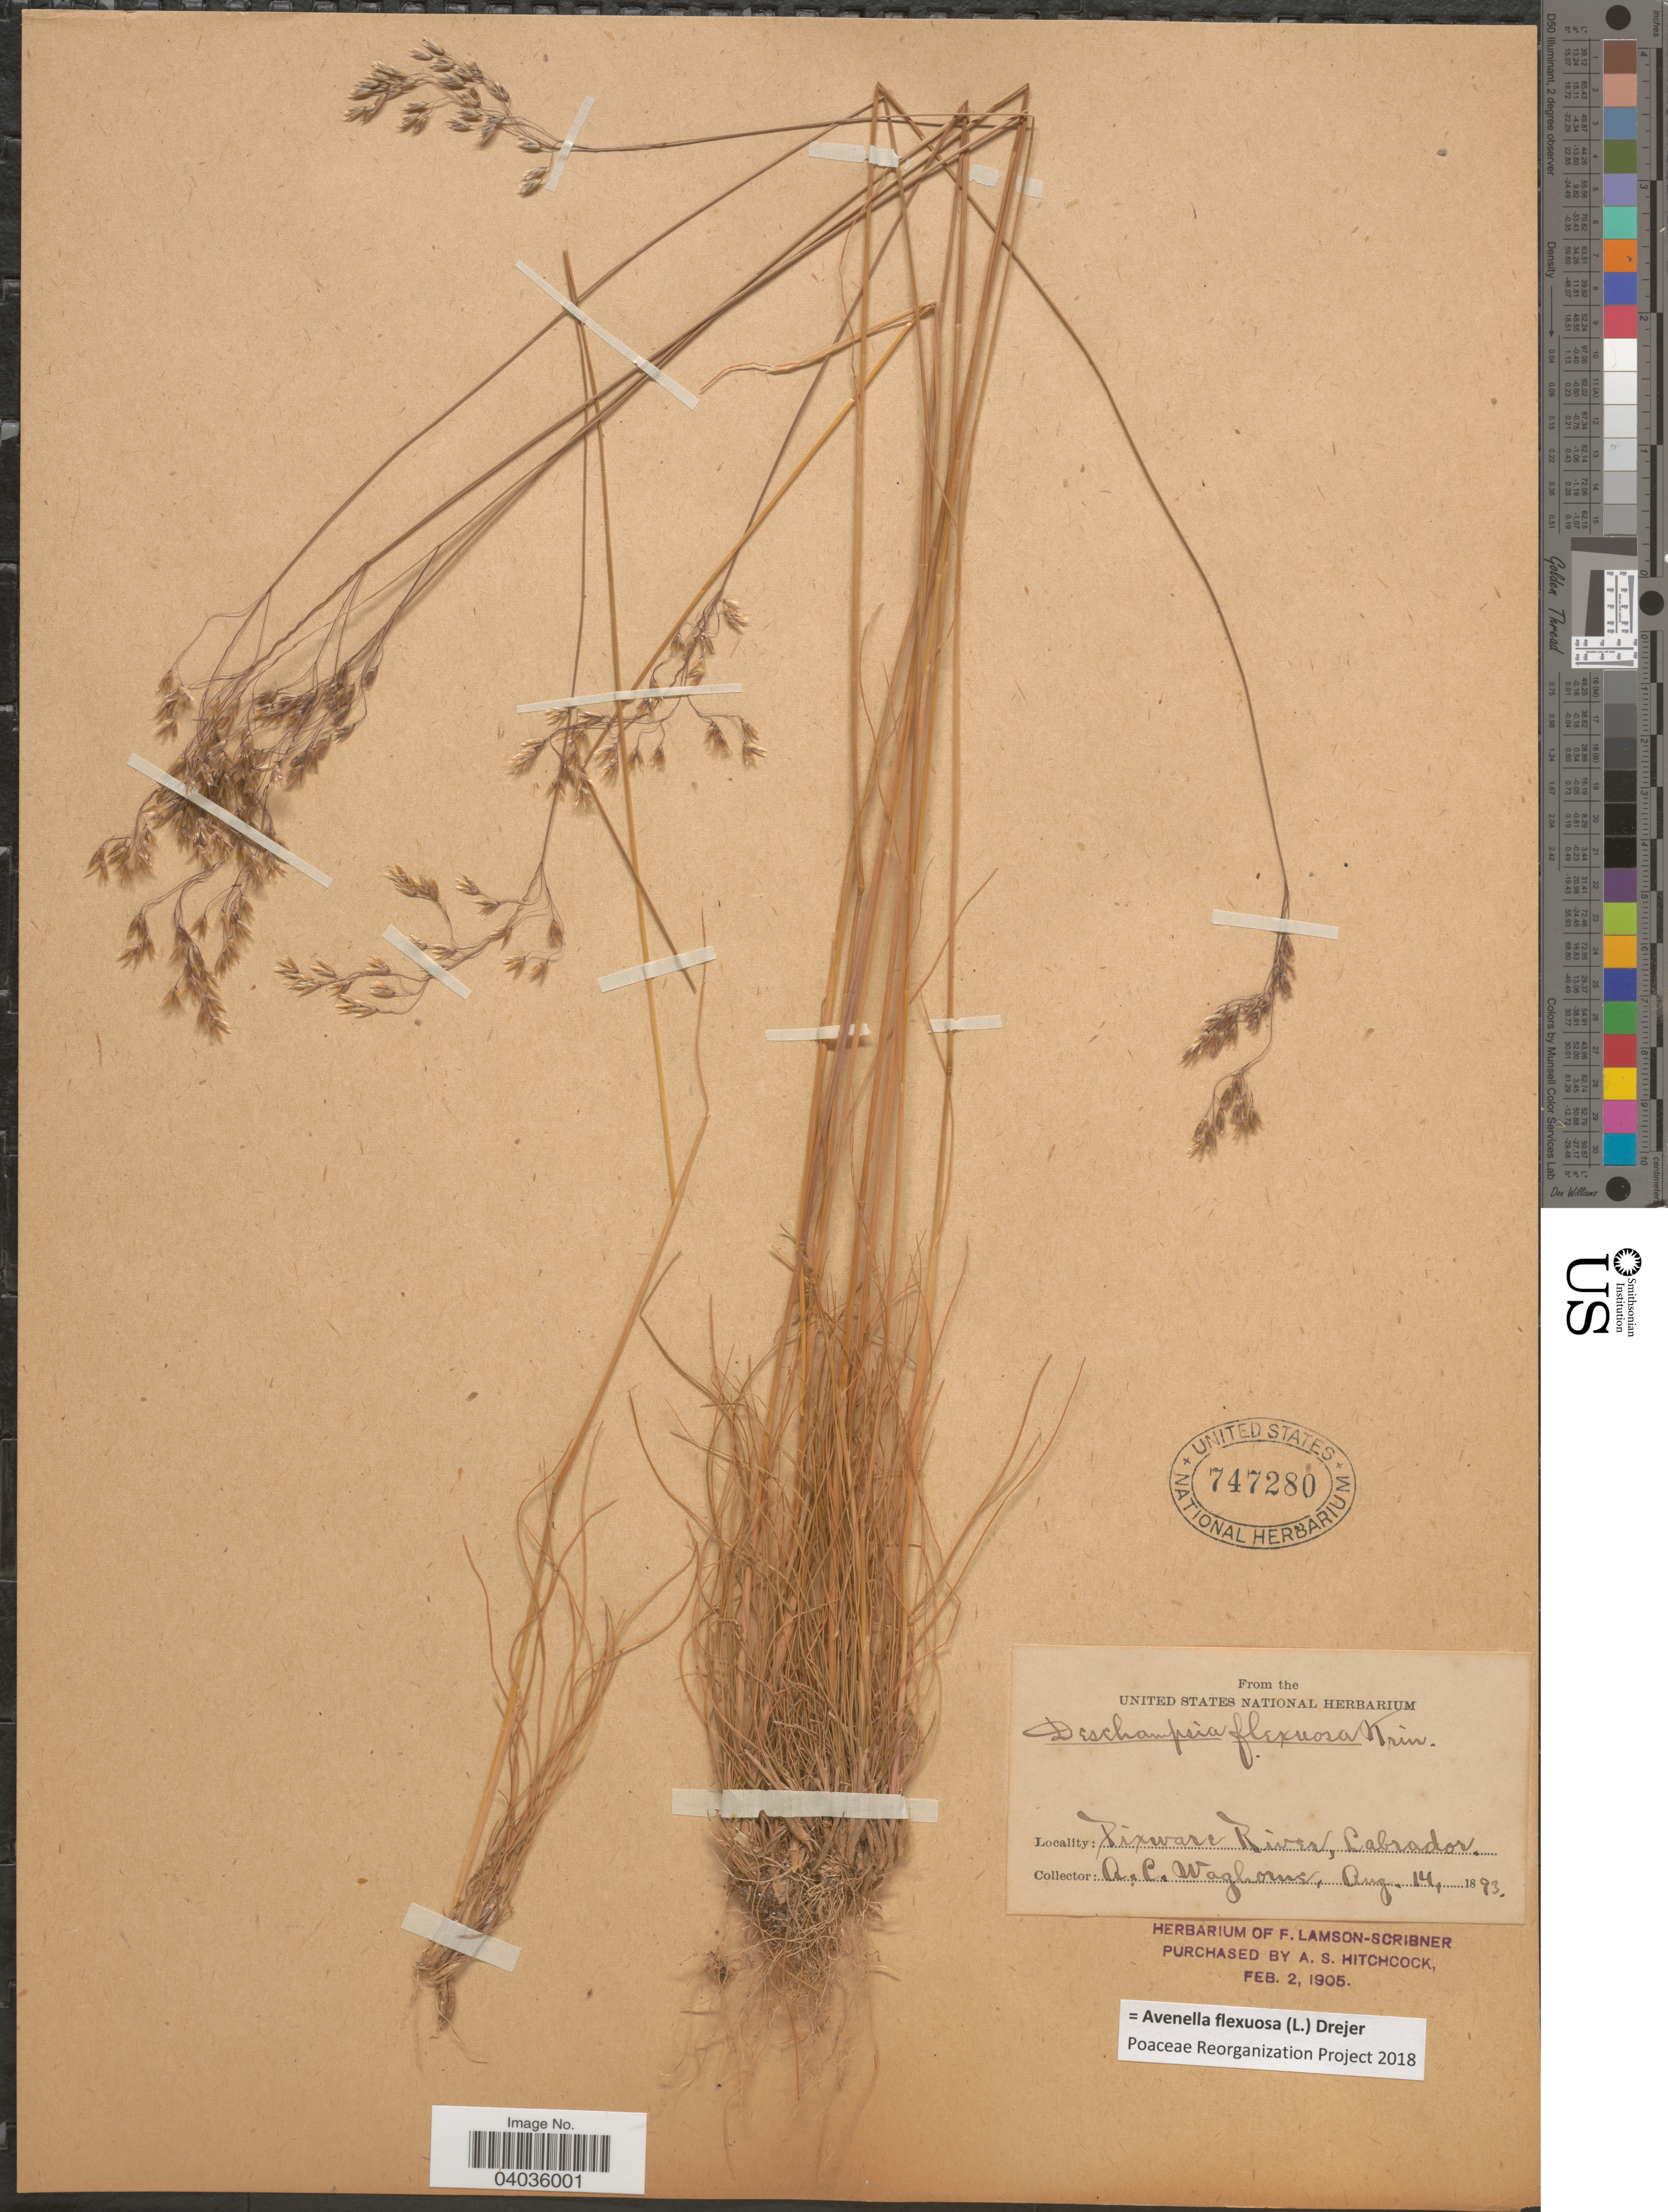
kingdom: Plantae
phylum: Tracheophyta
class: Liliopsida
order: Poales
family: Poaceae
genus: Avenella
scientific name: Avenella flexuosa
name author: (L.) Drejer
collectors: A. Waghorne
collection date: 1893-08-14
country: Canada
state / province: Newfoundland and Labrador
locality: Pixware River, Labrador.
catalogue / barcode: US 747280